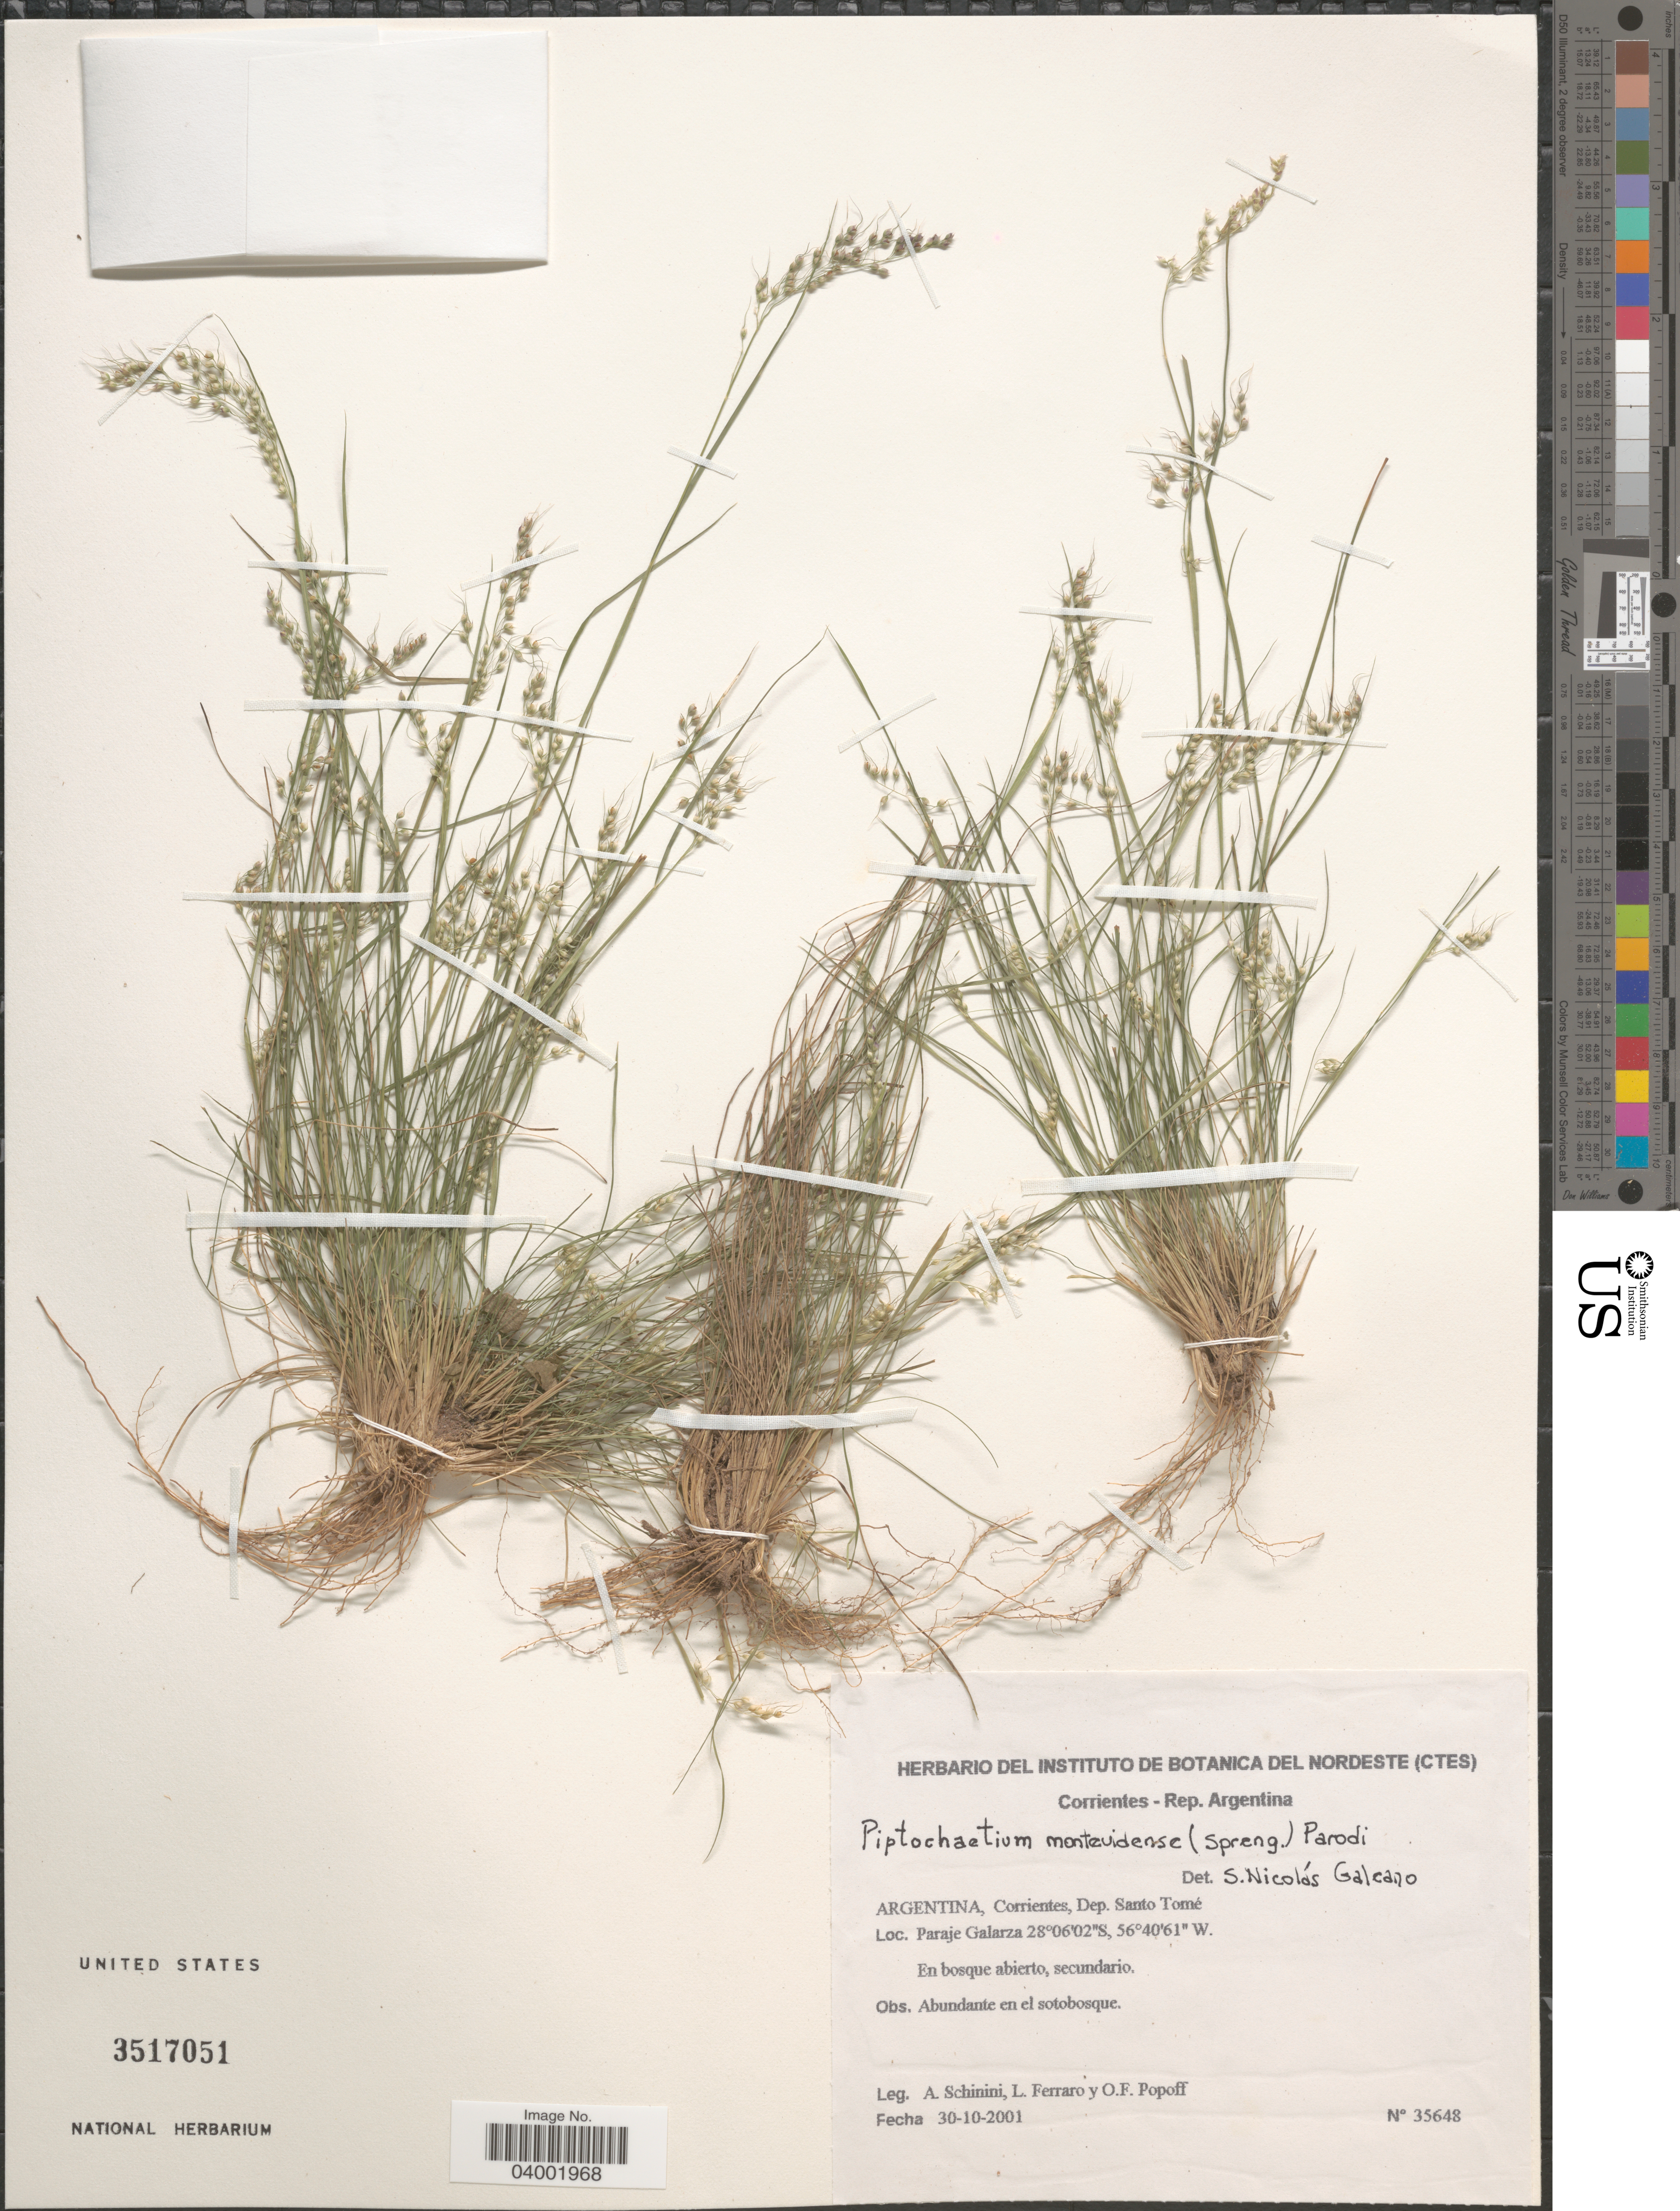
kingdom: Plantae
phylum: Tracheophyta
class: Liliopsida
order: Poales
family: Poaceae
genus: Piptochaetium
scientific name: Piptochaetium montevidense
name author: (Spreng.) Parodi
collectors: A. Schinini, L. Ferraro & O. Popoff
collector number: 35648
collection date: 2001-10-30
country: Argentina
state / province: Corrientes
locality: Dep. Santo Tomé. Paraje Galarza.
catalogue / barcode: US 3517051